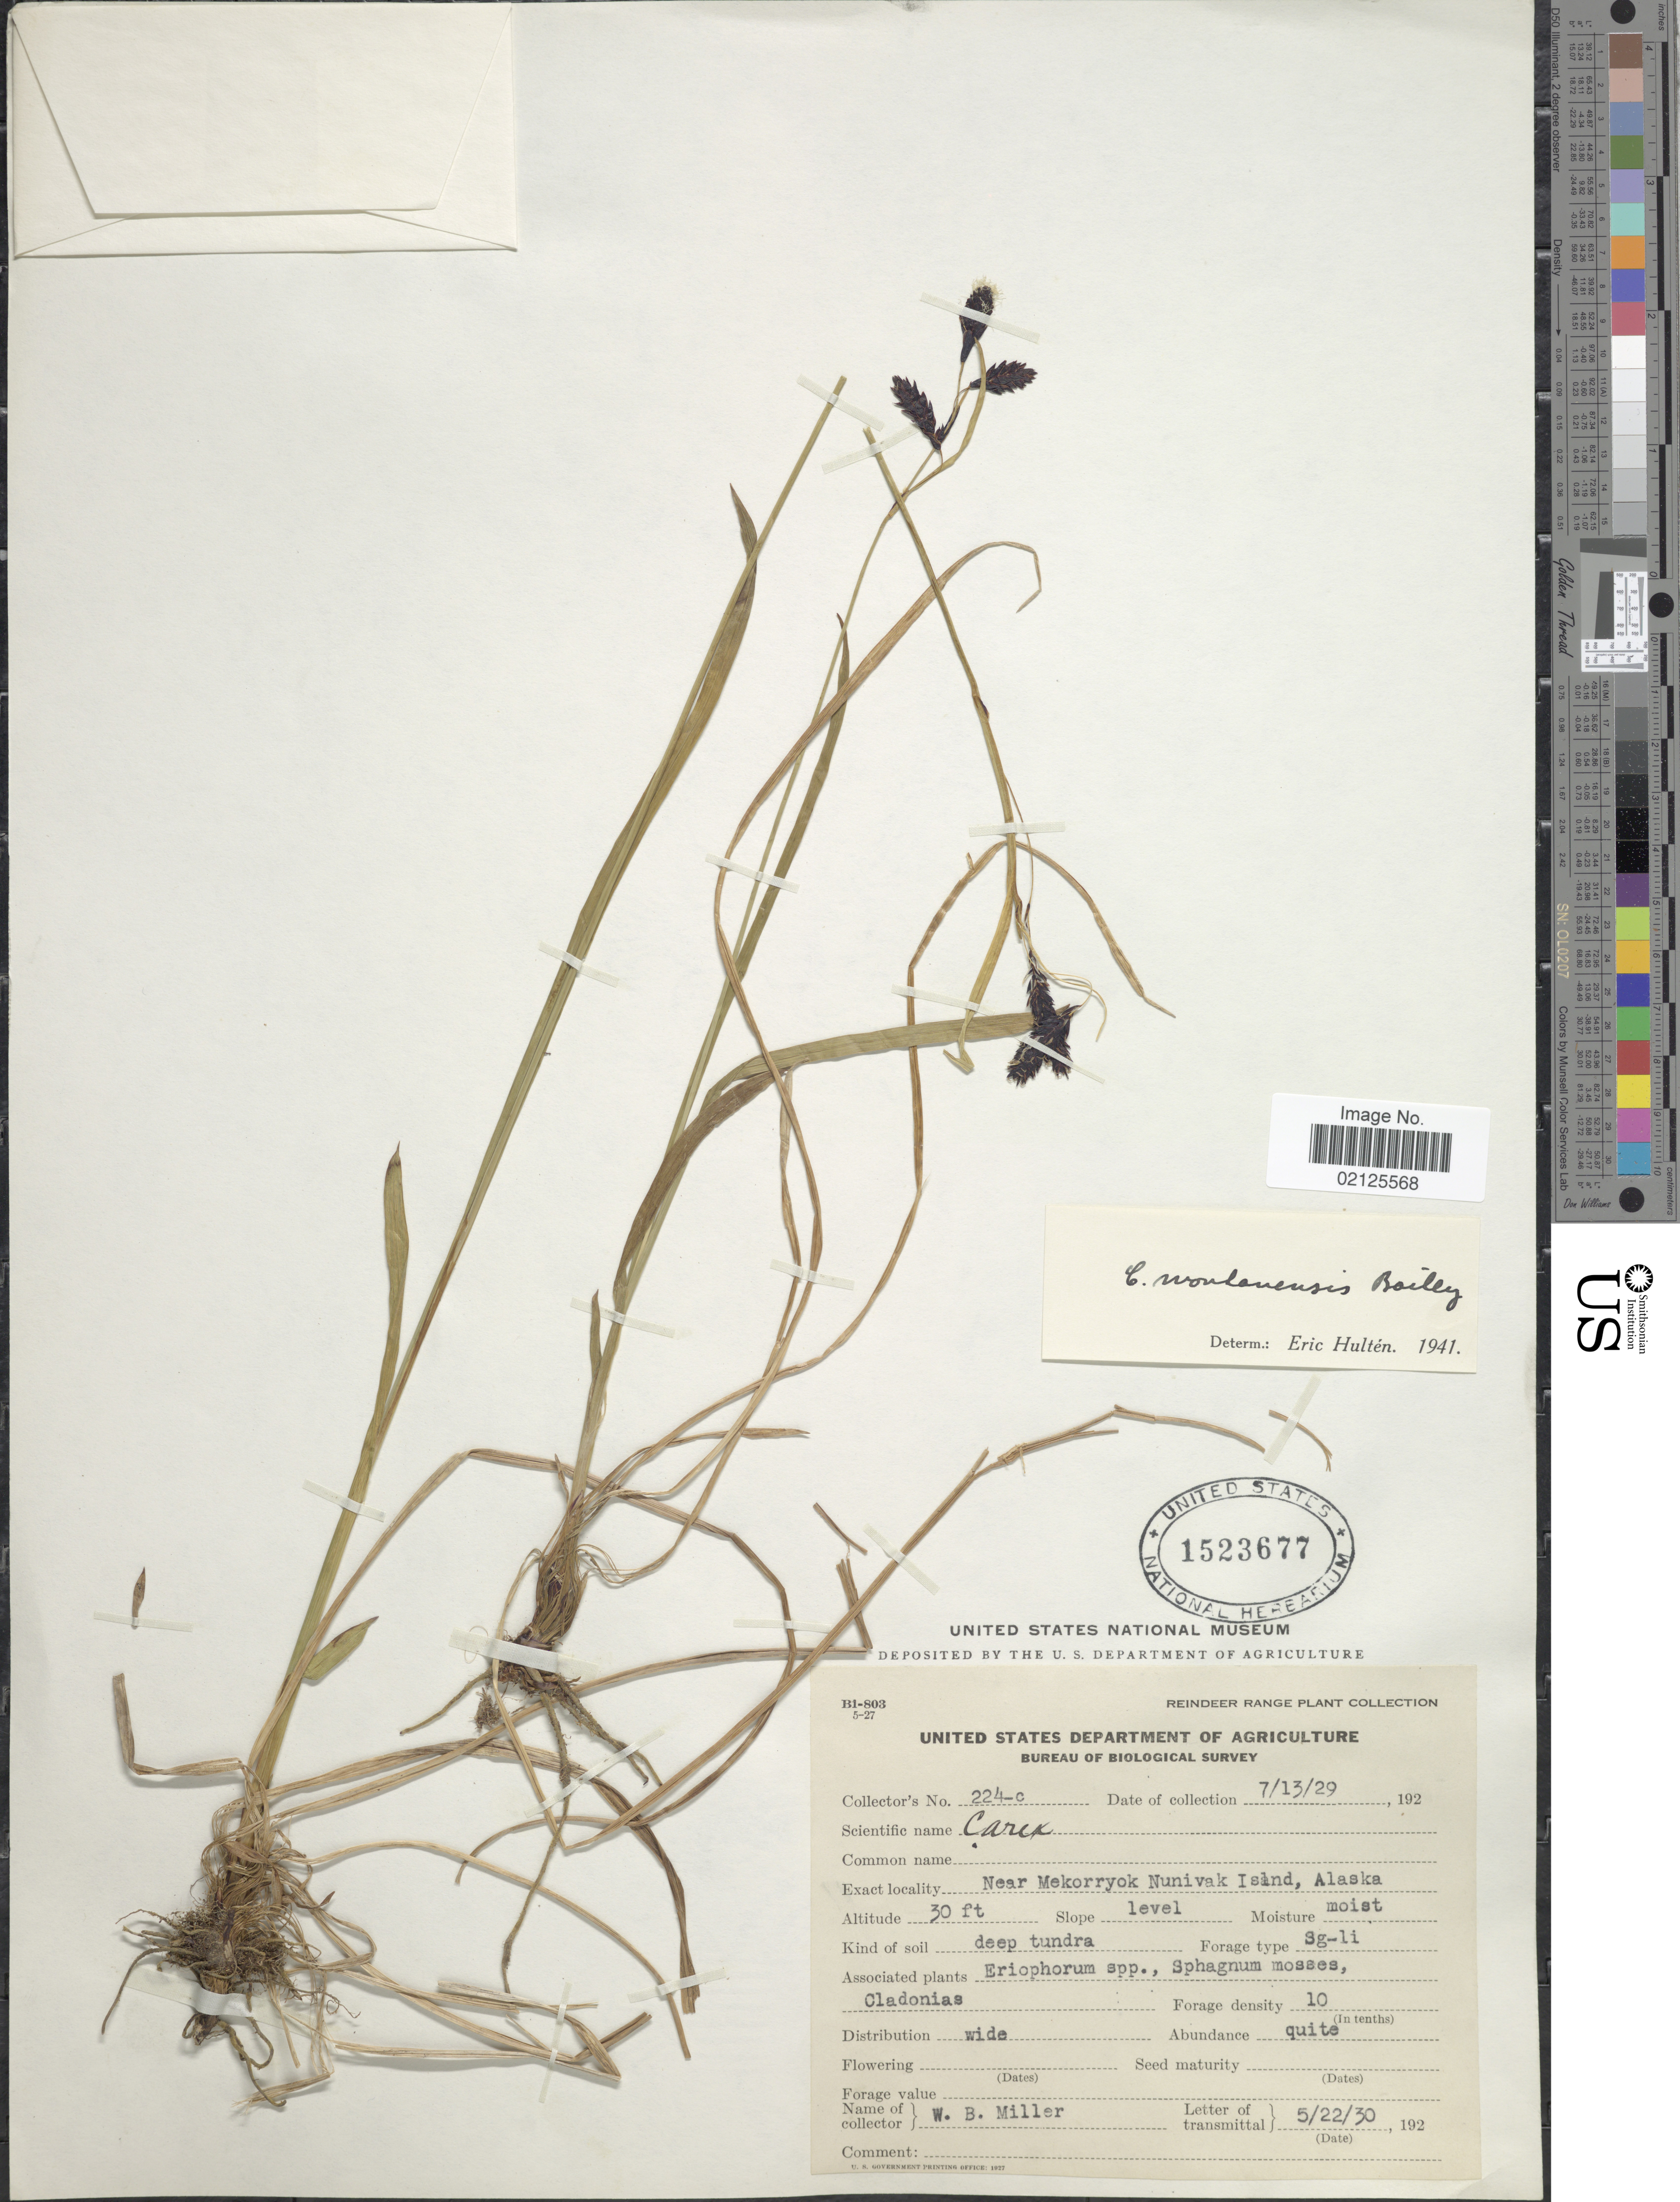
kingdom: Plantae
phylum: Tracheophyta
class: Liliopsida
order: Poales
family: Cyperaceae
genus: Carex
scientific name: Carex podocarpa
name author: R. Br.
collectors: W. Miller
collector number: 224-c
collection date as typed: Transcribed d/m/y: 13/7/29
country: United States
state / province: Alaska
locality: Near Mekorryok Nunivak Island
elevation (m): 9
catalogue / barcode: US 1523677